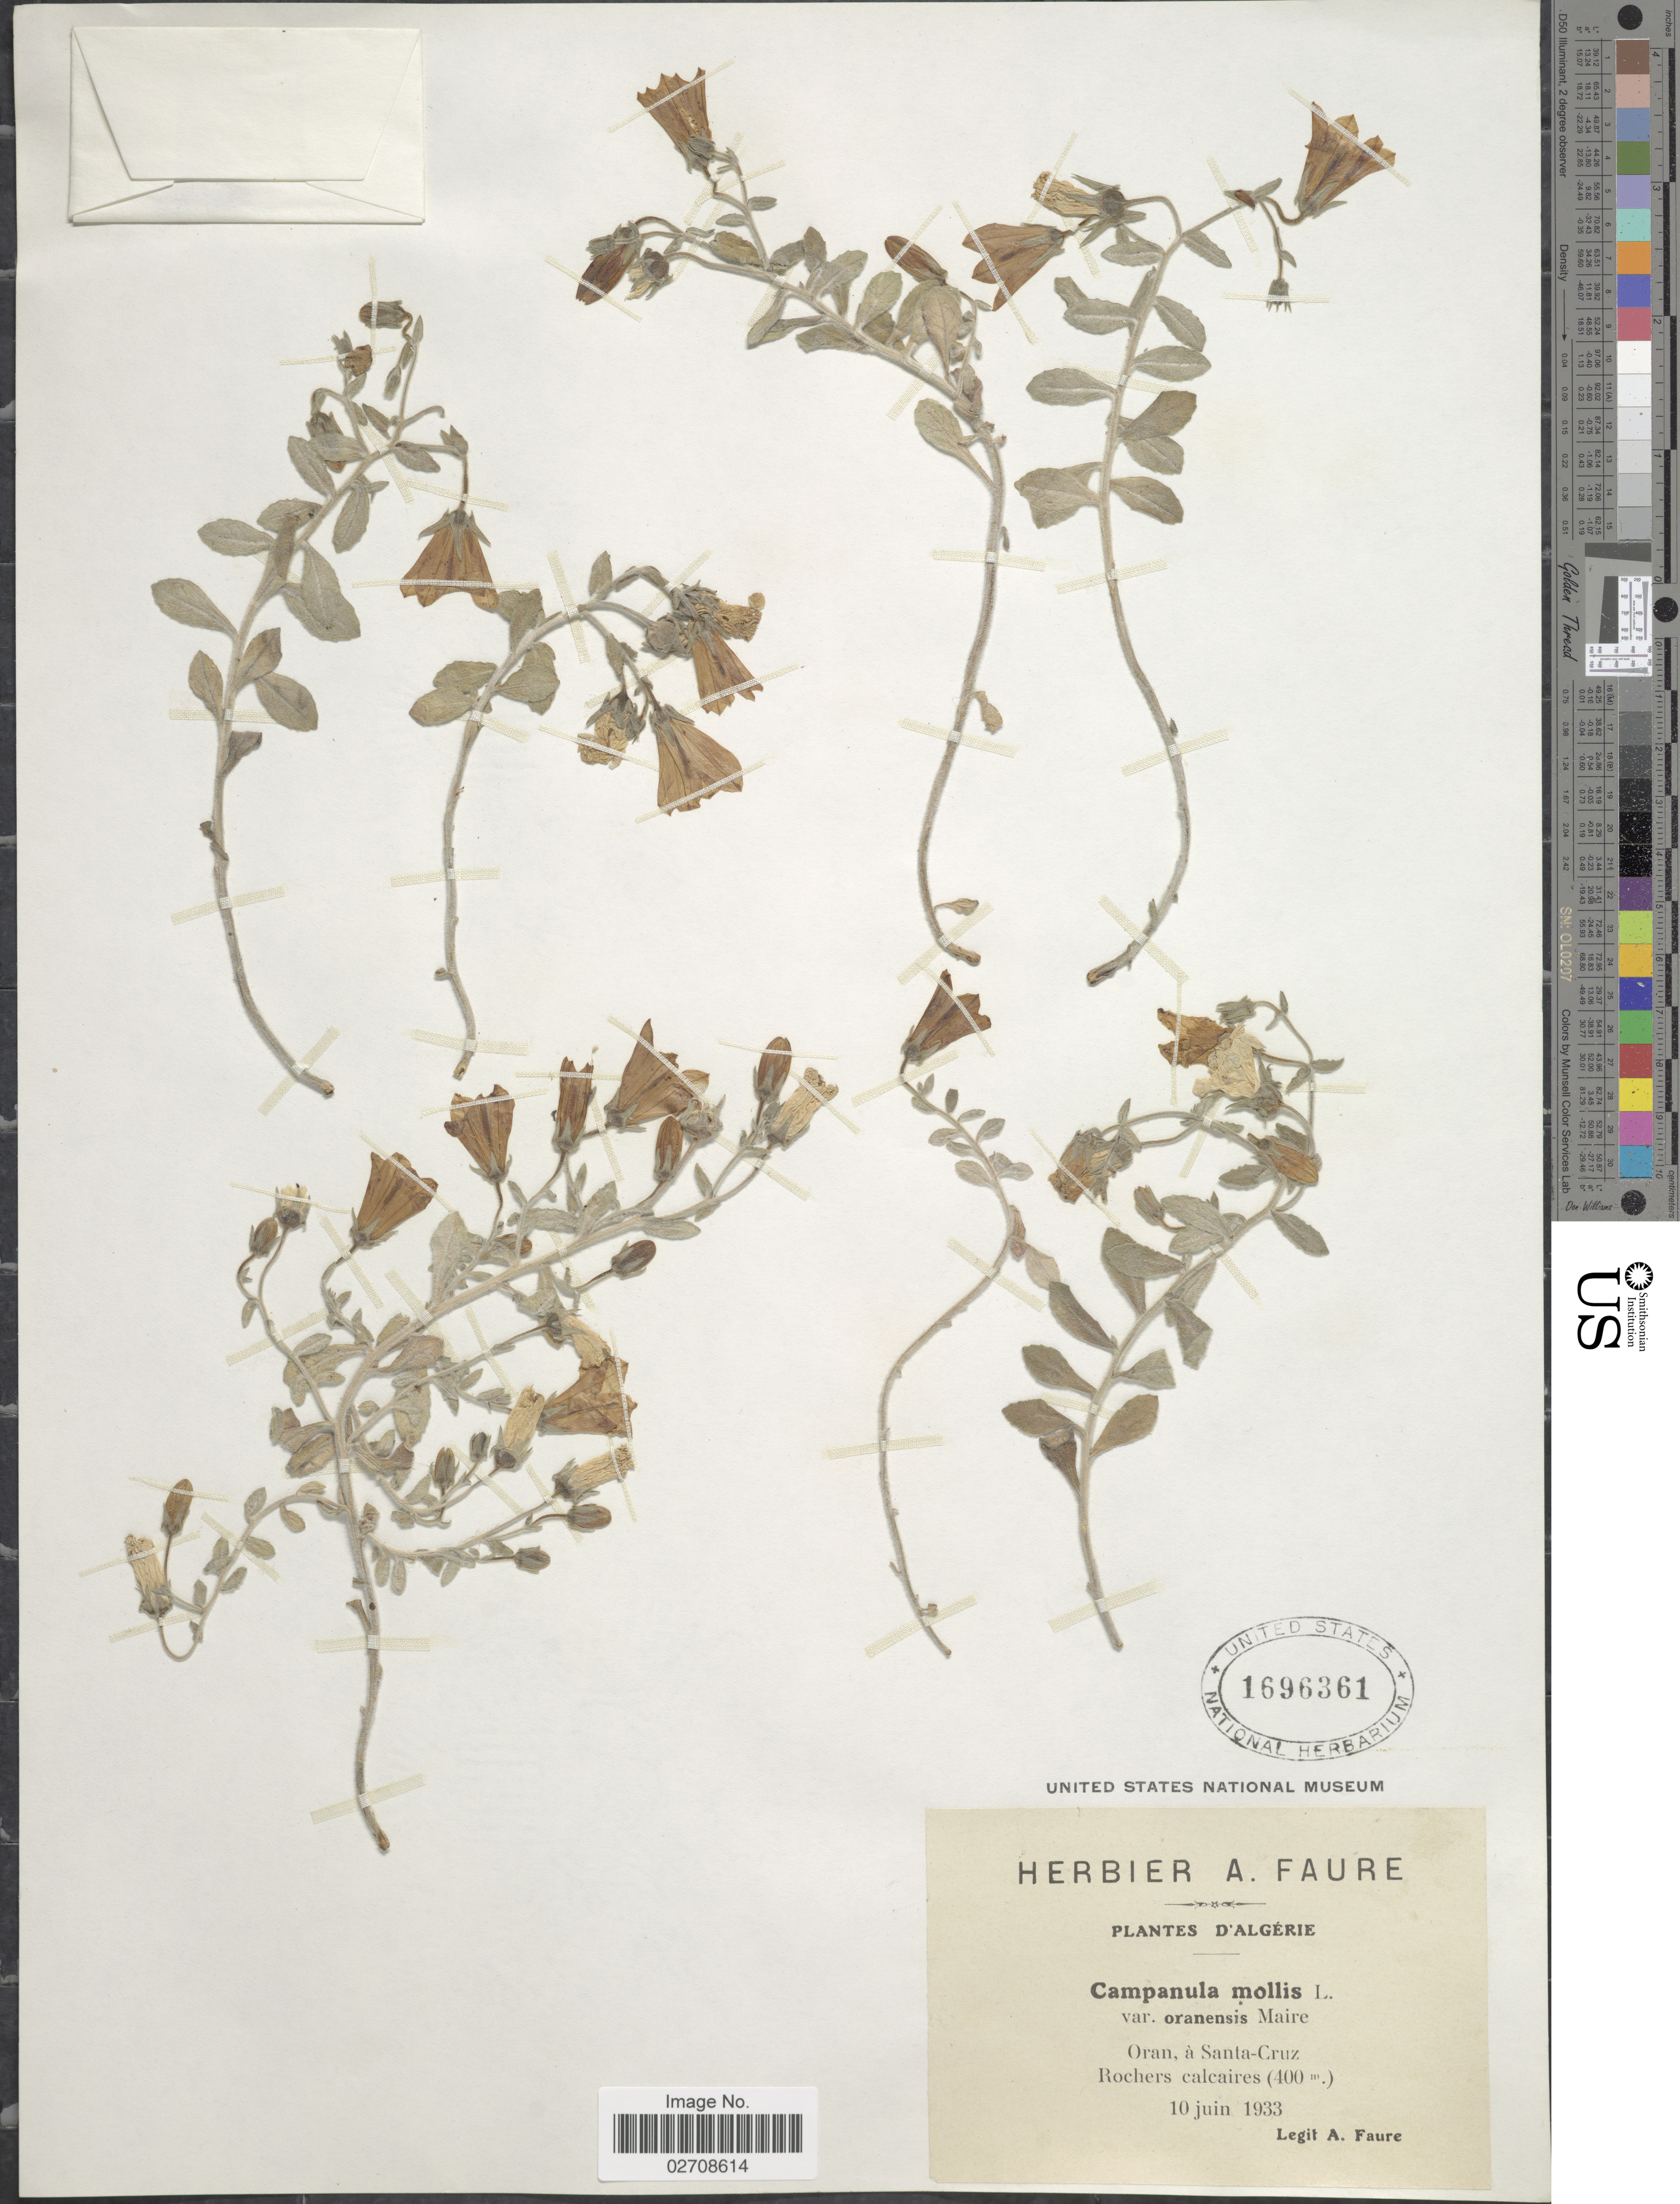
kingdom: Plantae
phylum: Tracheophyta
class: Magnoliopsida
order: Asterales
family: Campanulaceae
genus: Campanula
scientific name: Campanula mollis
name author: L.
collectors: A. Faure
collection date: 1933-06-10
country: Algeria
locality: D'Algerie, Oran, a Santa-Cruz Rochers calcaires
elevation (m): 400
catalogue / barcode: US 1696361